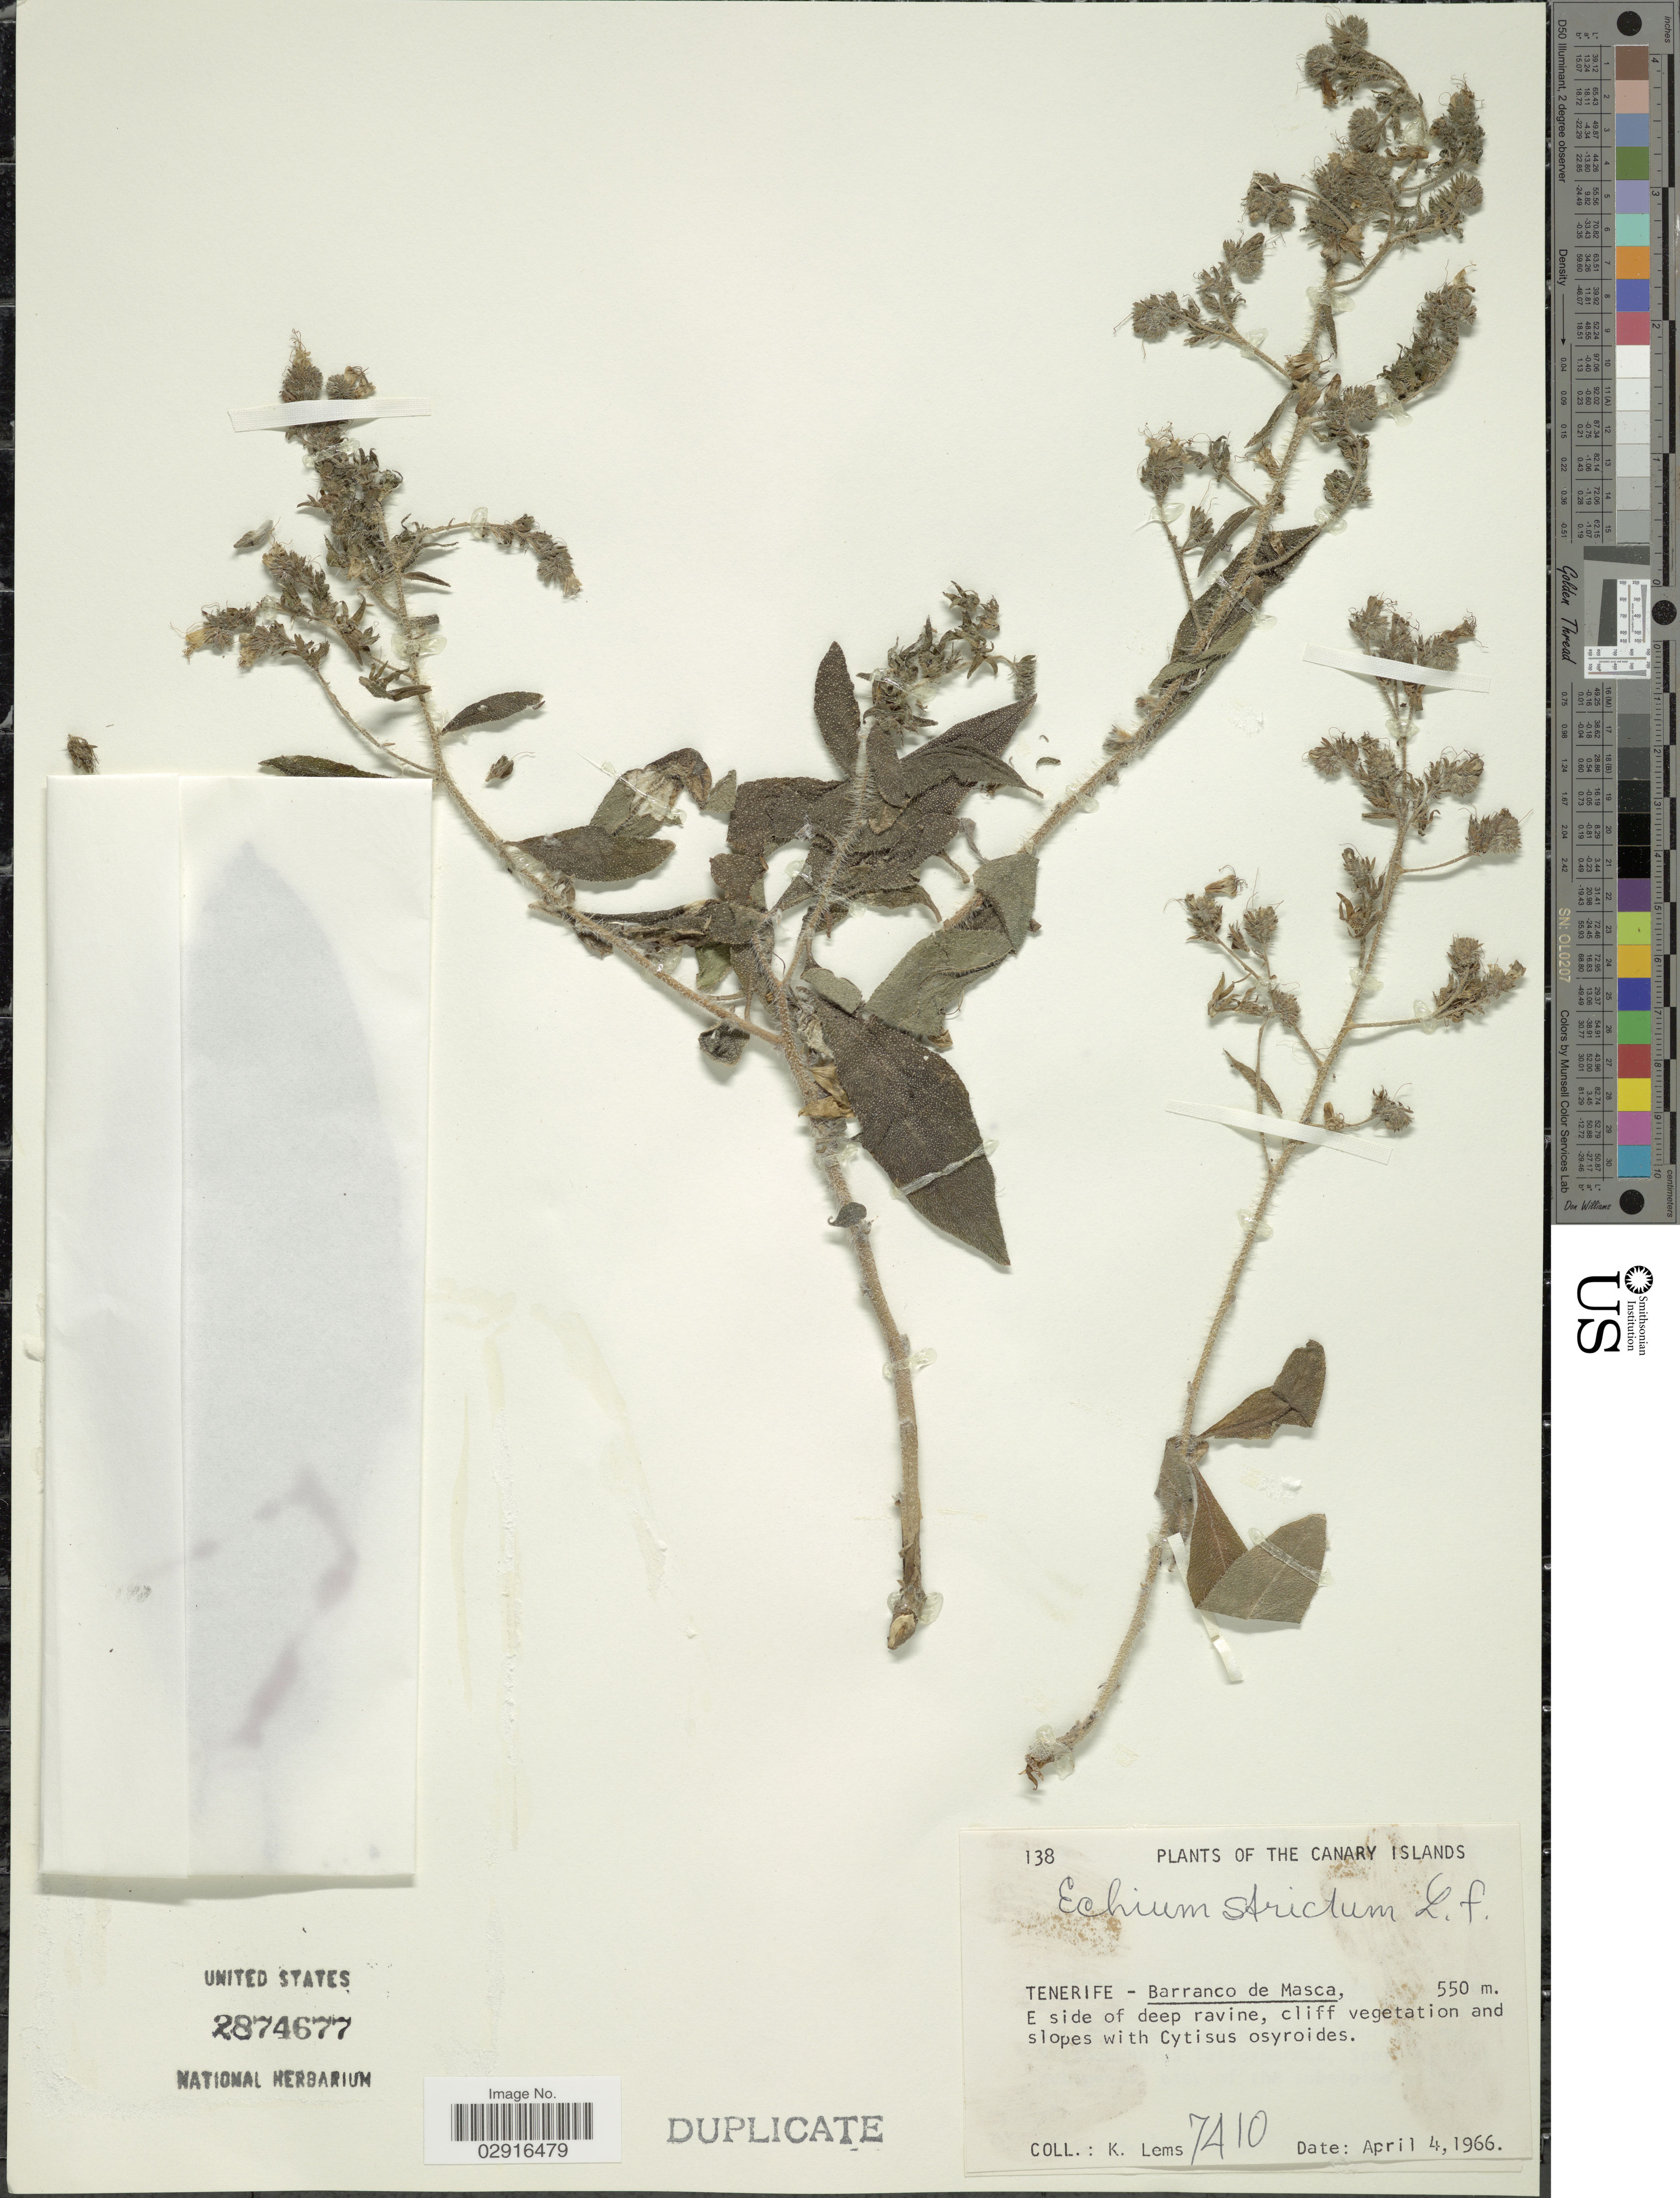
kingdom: Plantae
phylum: Tracheophyta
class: Magnoliopsida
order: Boraginales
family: Boraginaceae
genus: Echium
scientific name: Echium strictum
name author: L. f.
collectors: K. Lems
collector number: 7410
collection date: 1966-04-04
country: Spain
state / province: Canarias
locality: The Canary Islands. Tenerife - Barranco de Masca, E side of deep ravine.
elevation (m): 550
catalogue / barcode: US 2874677